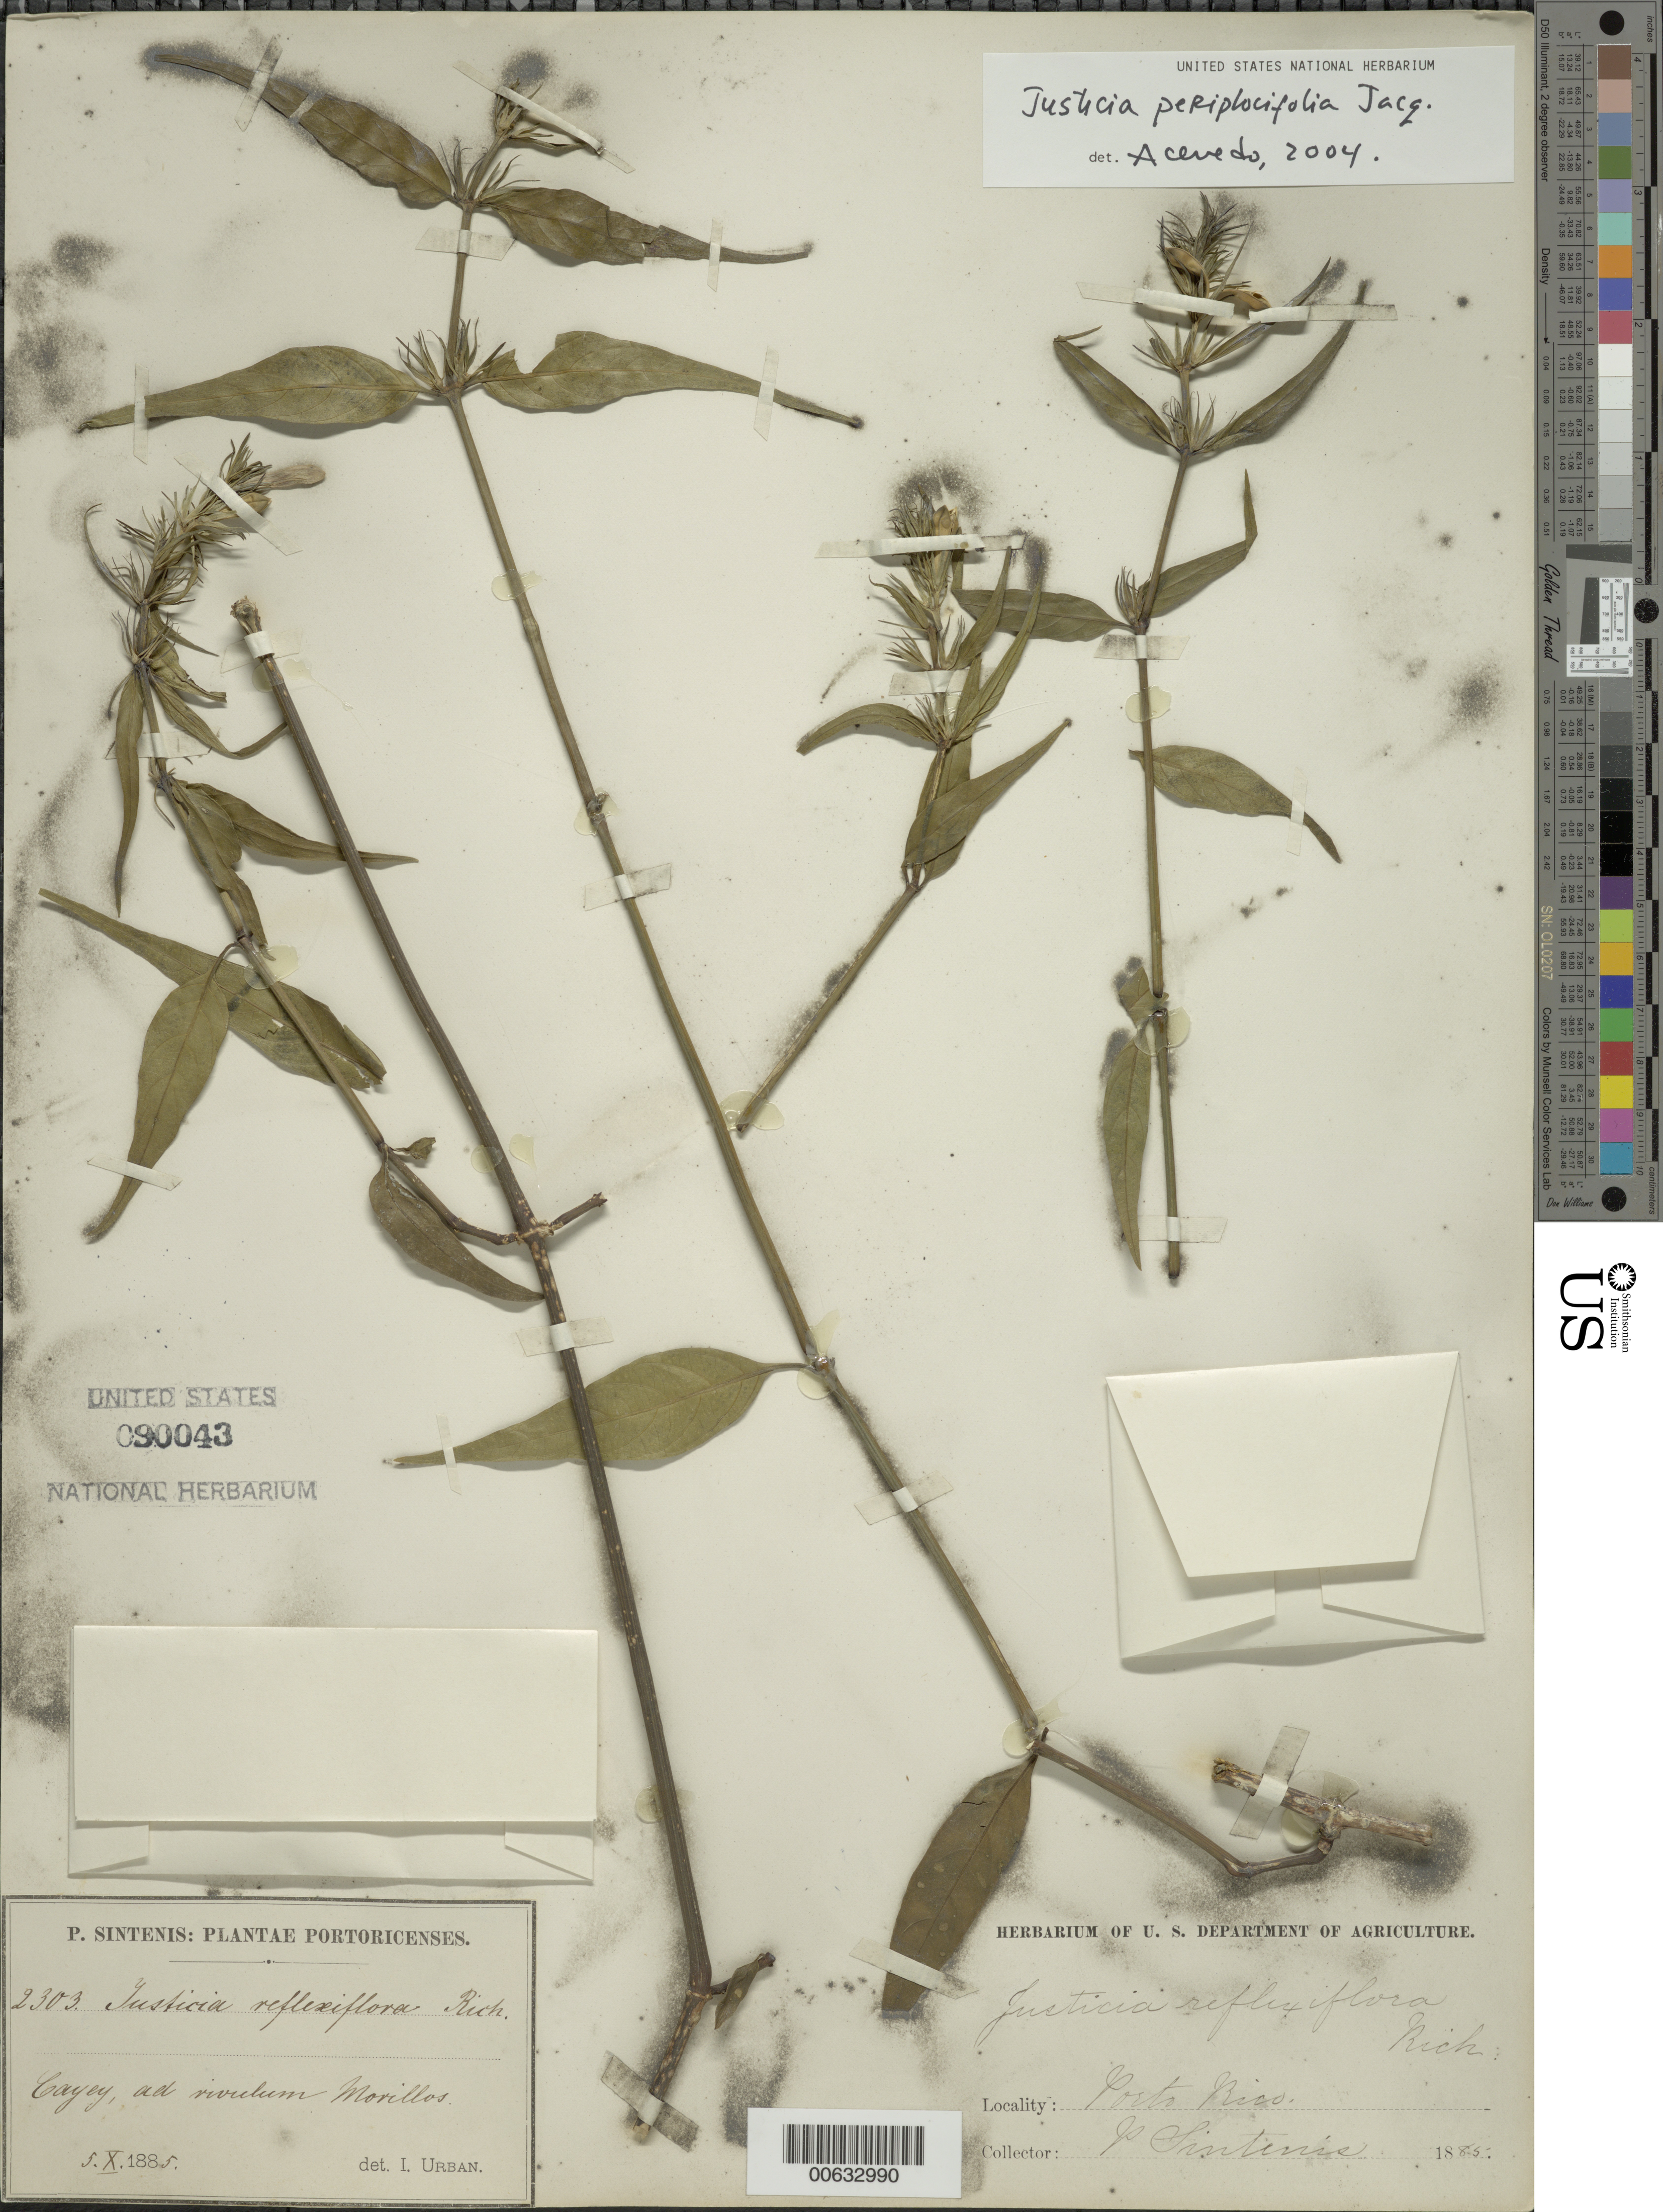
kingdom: Plantae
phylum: Tracheophyta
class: Magnoliopsida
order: Lamiales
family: Acanthaceae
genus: Justicia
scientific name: Justicia periplocifolia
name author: Jacq.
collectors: P. Sintenis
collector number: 2303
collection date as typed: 05 Oct 1885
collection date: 1885-10-05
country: Puerto Rico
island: Greater Antilles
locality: Cayey, ad rivulum Morrillos.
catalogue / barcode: US 90043